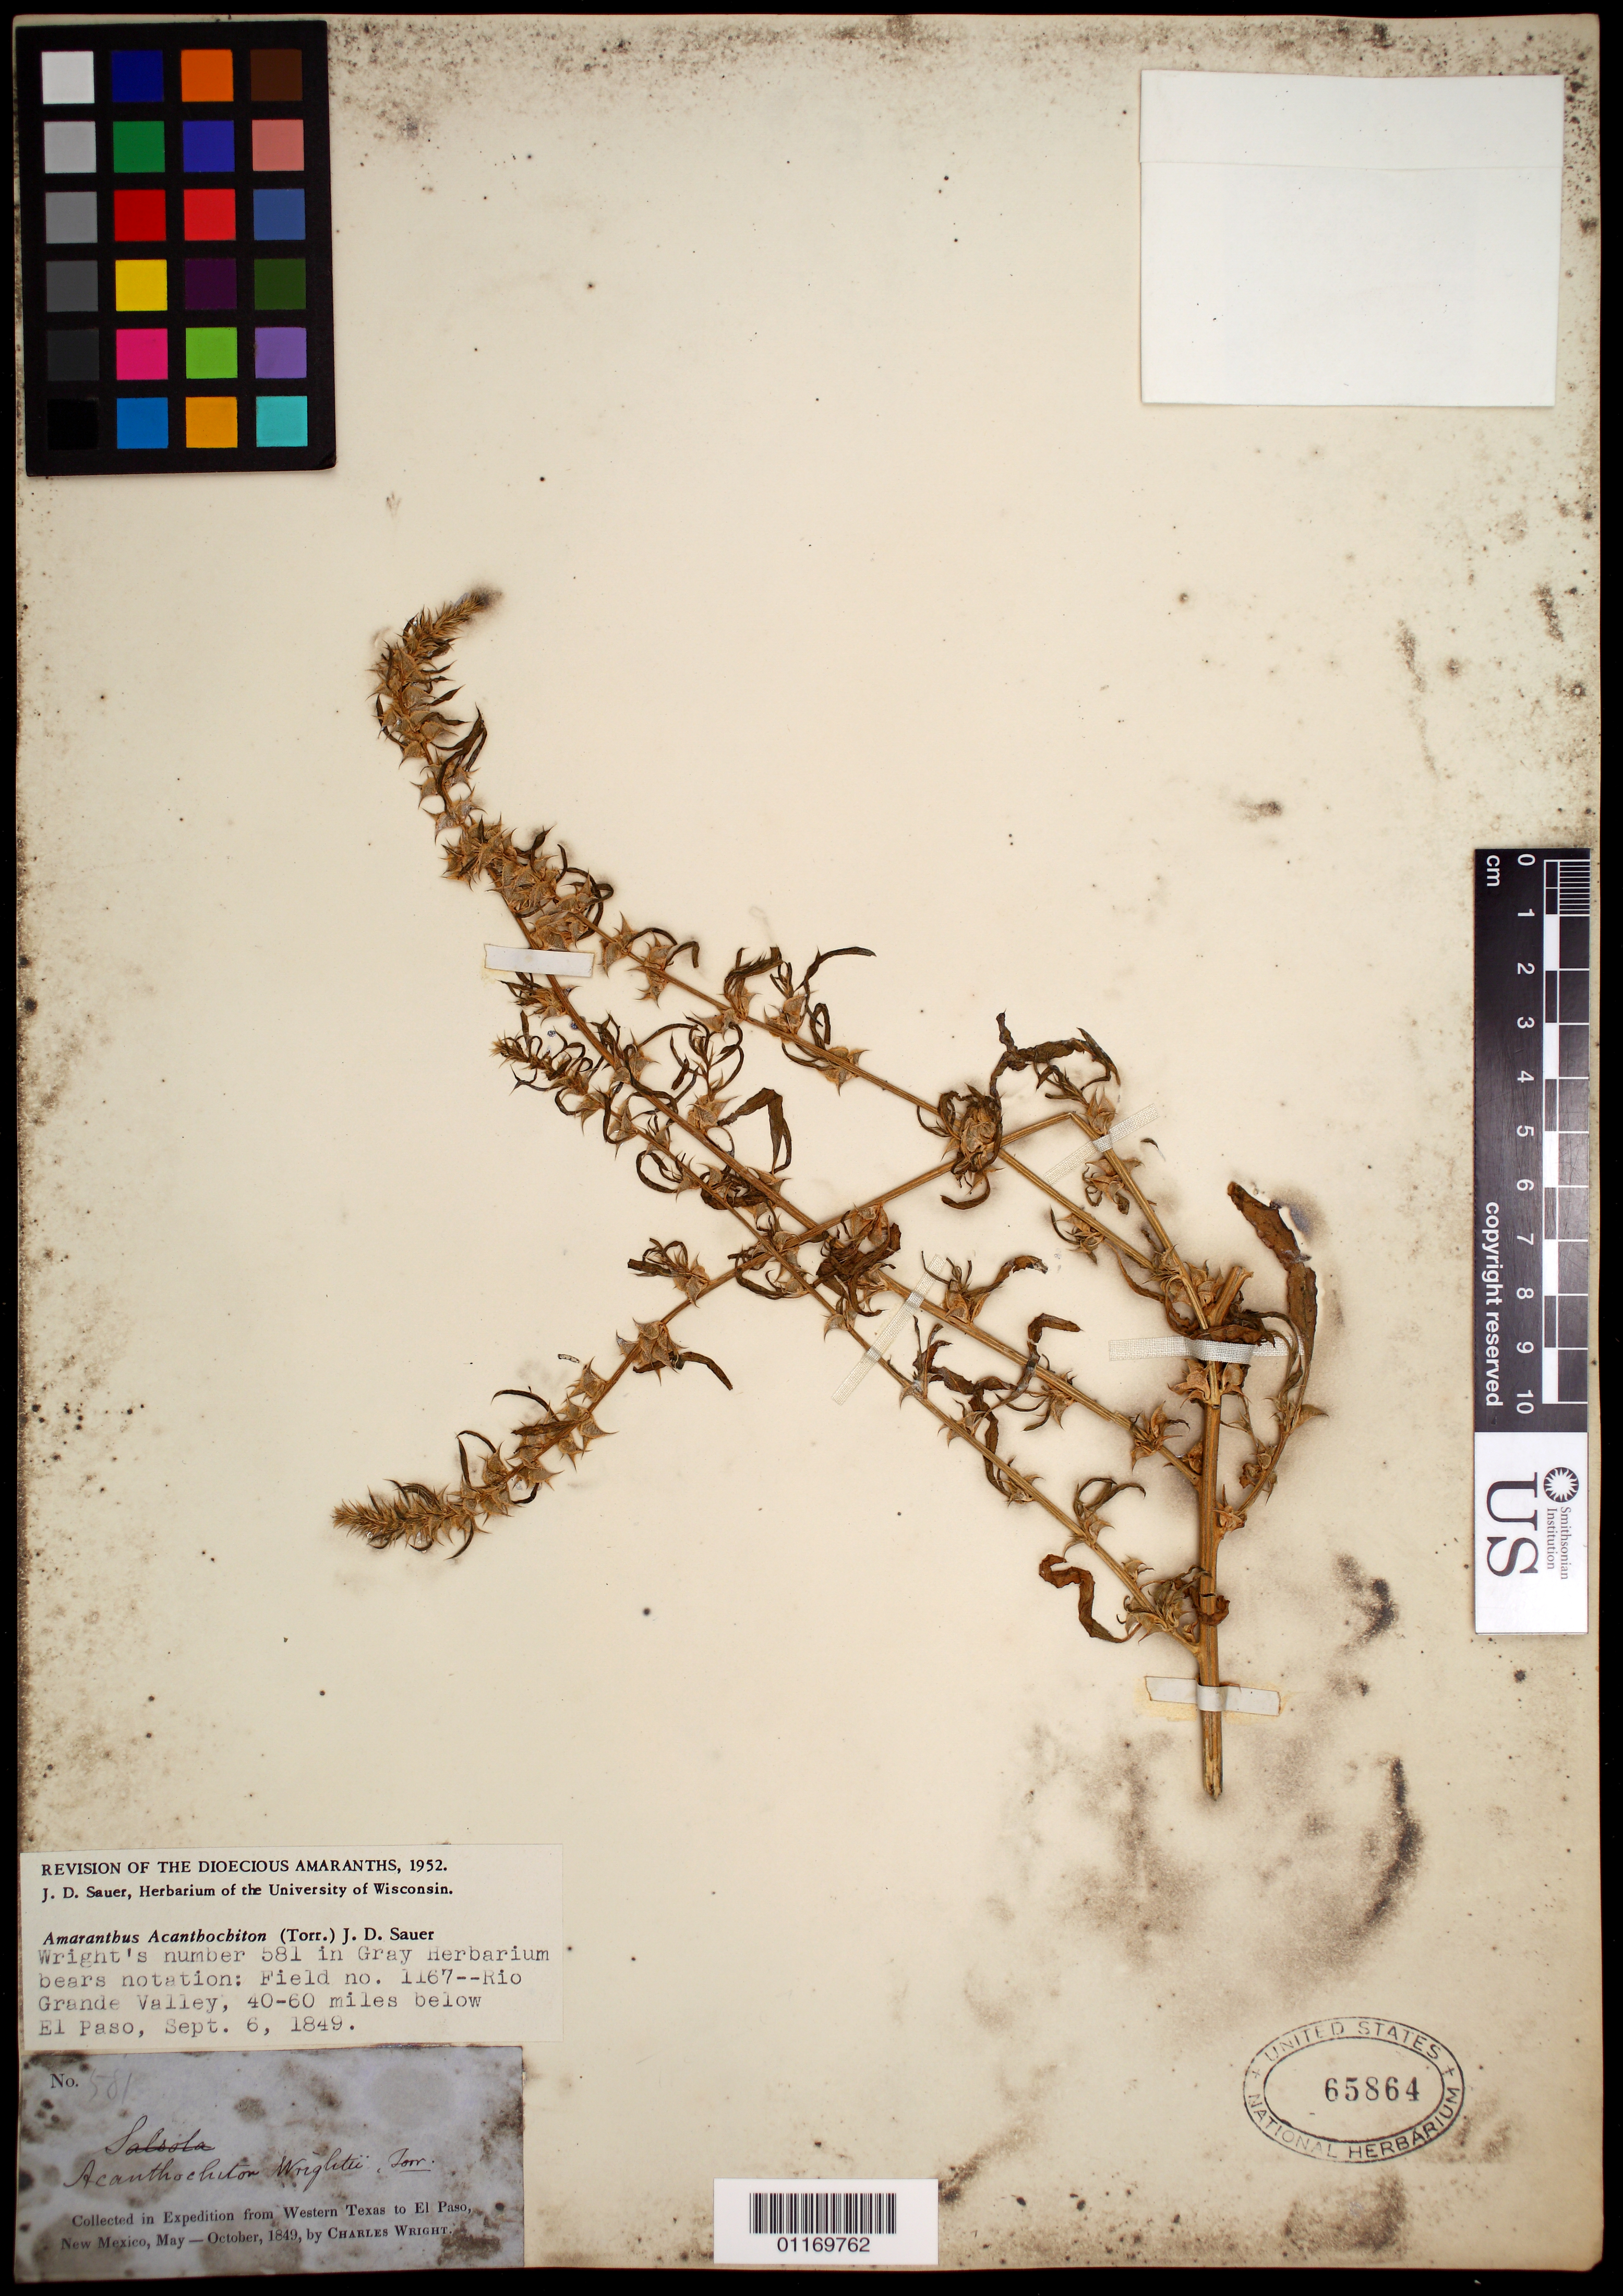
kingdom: Plantae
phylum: Tracheophyta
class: Magnoliopsida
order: Caryophyllales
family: Amaranthaceae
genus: Amaranthus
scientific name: Amaranthus acanthochiton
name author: J.D. Sauer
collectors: C. Wright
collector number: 581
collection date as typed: May 1849 to -- Oct 1849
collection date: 1849-05/1849-10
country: United States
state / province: New Mexico / Texas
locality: From Western Texas to El Paso, New Mexico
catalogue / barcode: US 65864